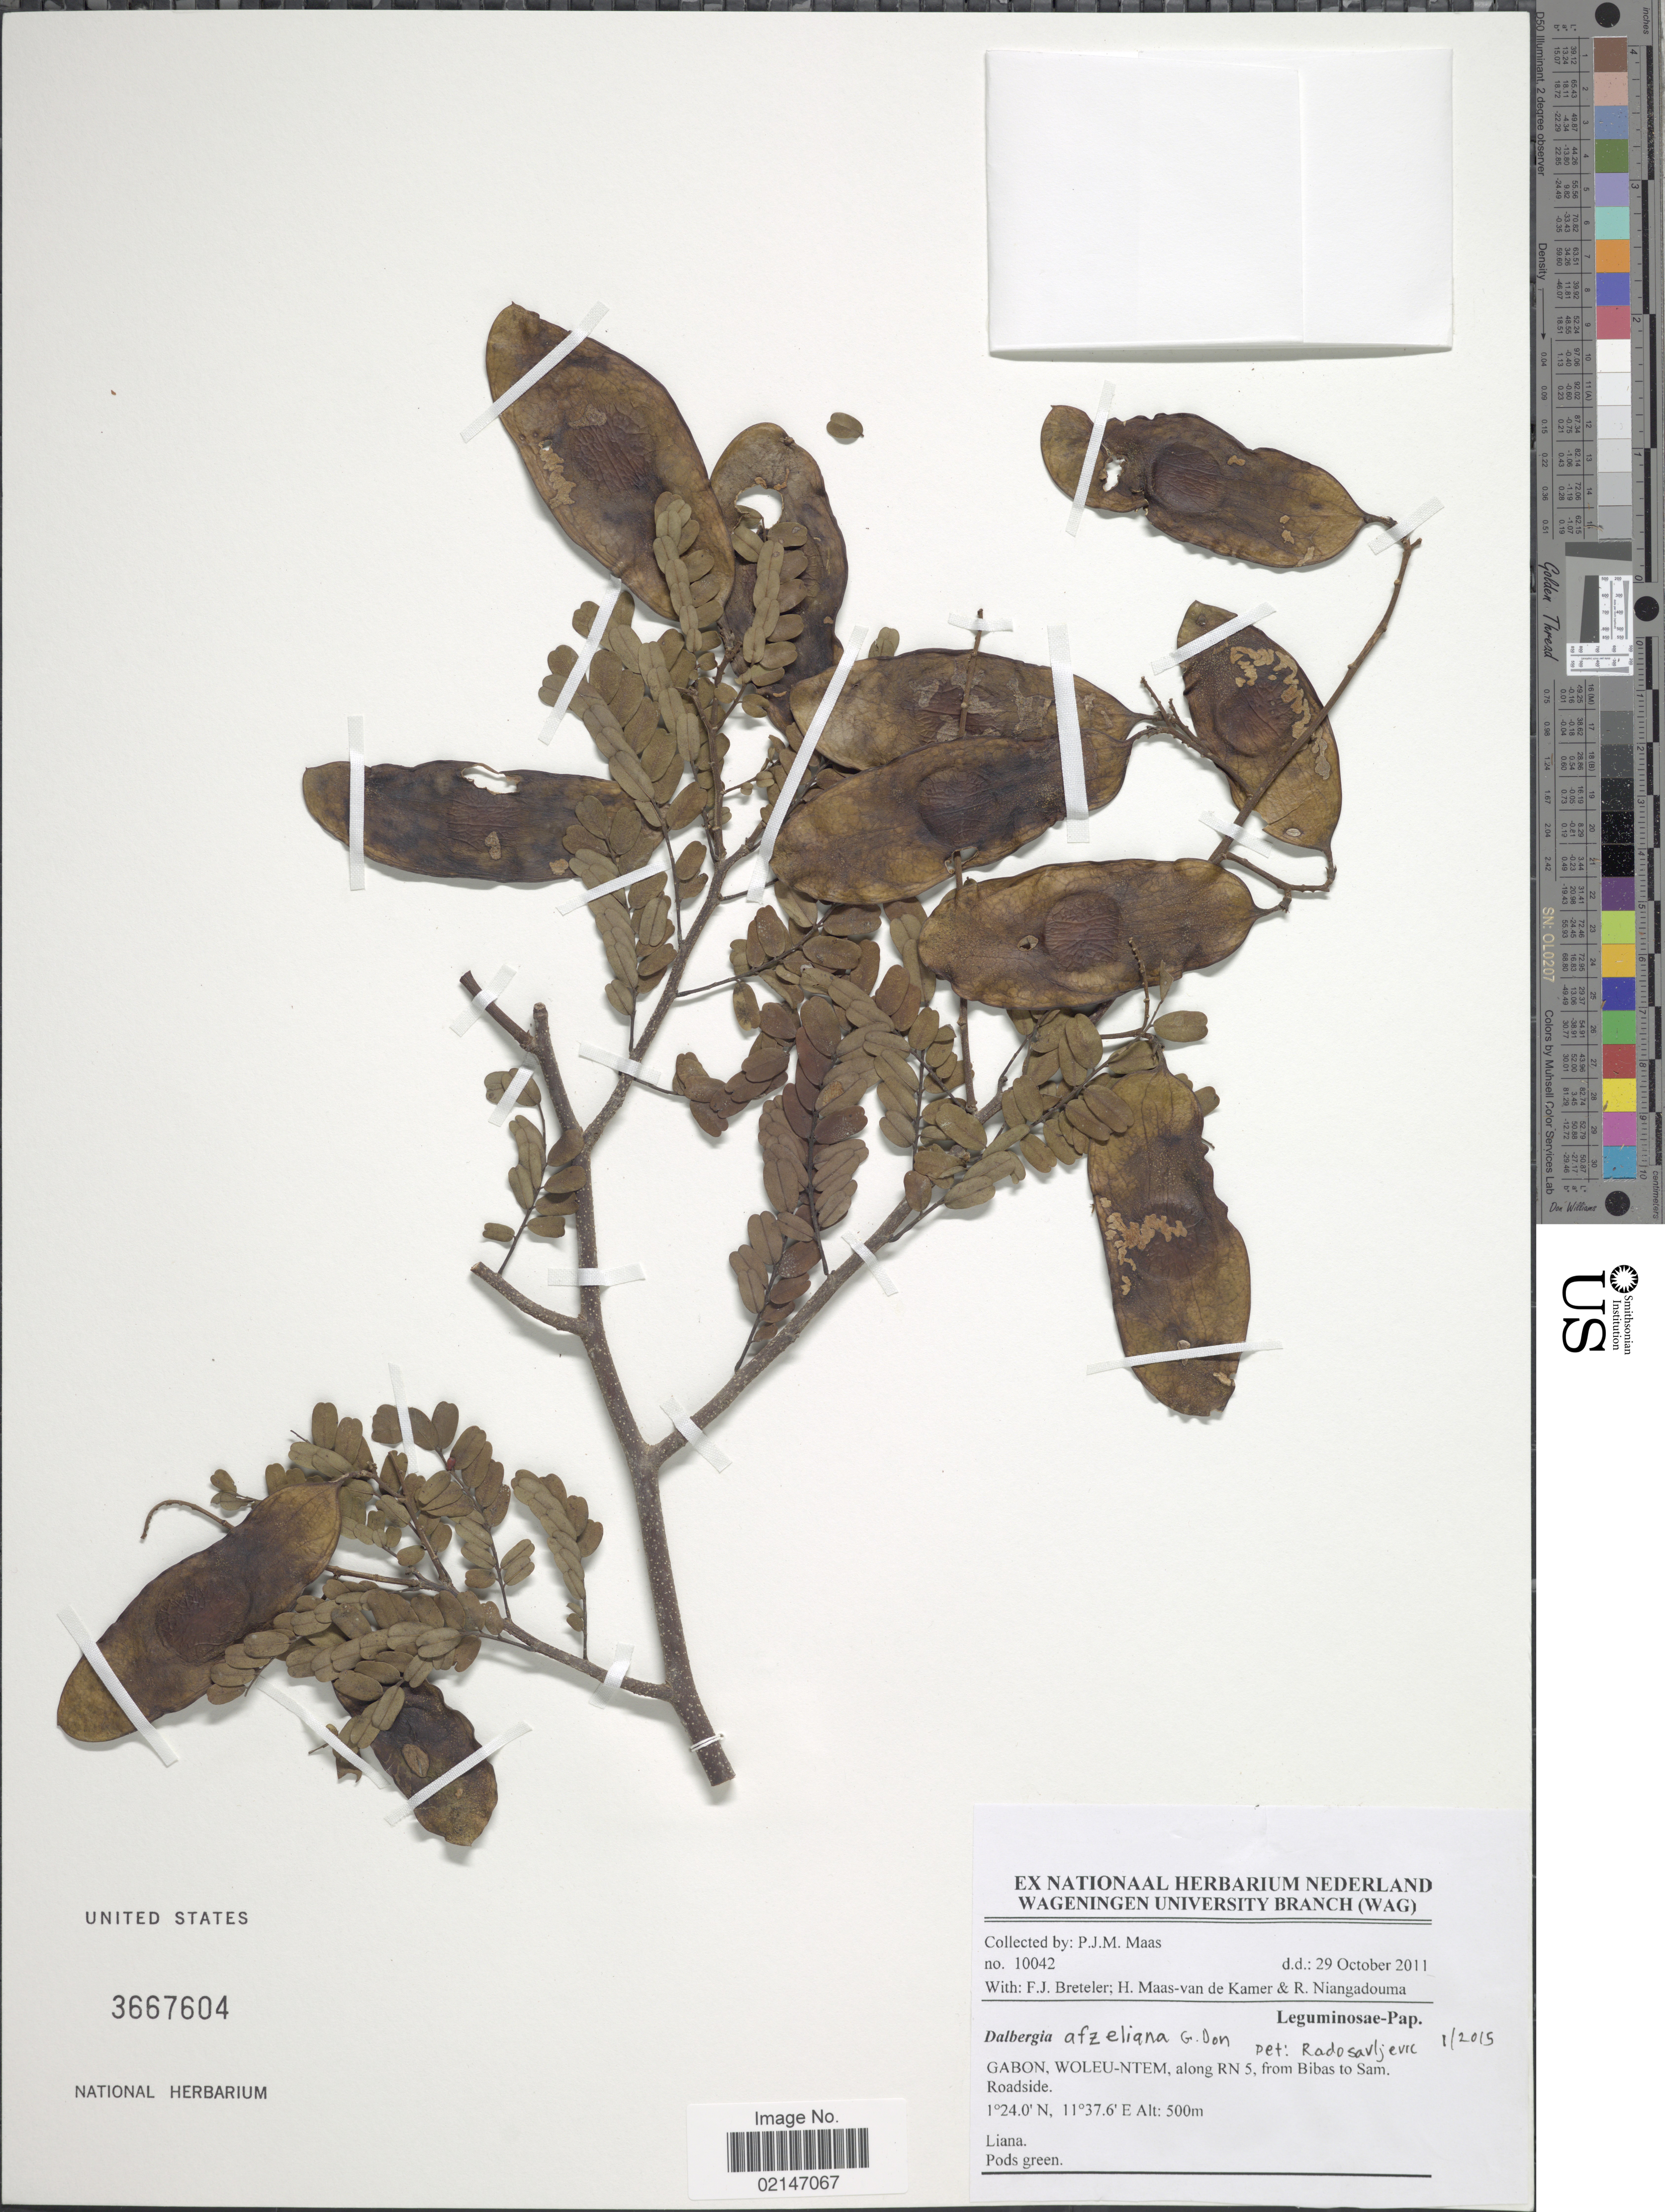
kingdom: Plantae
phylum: Tracheophyta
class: Magnoliopsida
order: Fabales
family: Fabaceae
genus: Dalbergia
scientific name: Dalbergia afzeliana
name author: G. Don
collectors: P. Maas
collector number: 10042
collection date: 2011-10-29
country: Gabon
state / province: Woleu-Ntem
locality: Along RN 5, from Bibas to Sam, roadside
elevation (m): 500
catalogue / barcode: US 3667604